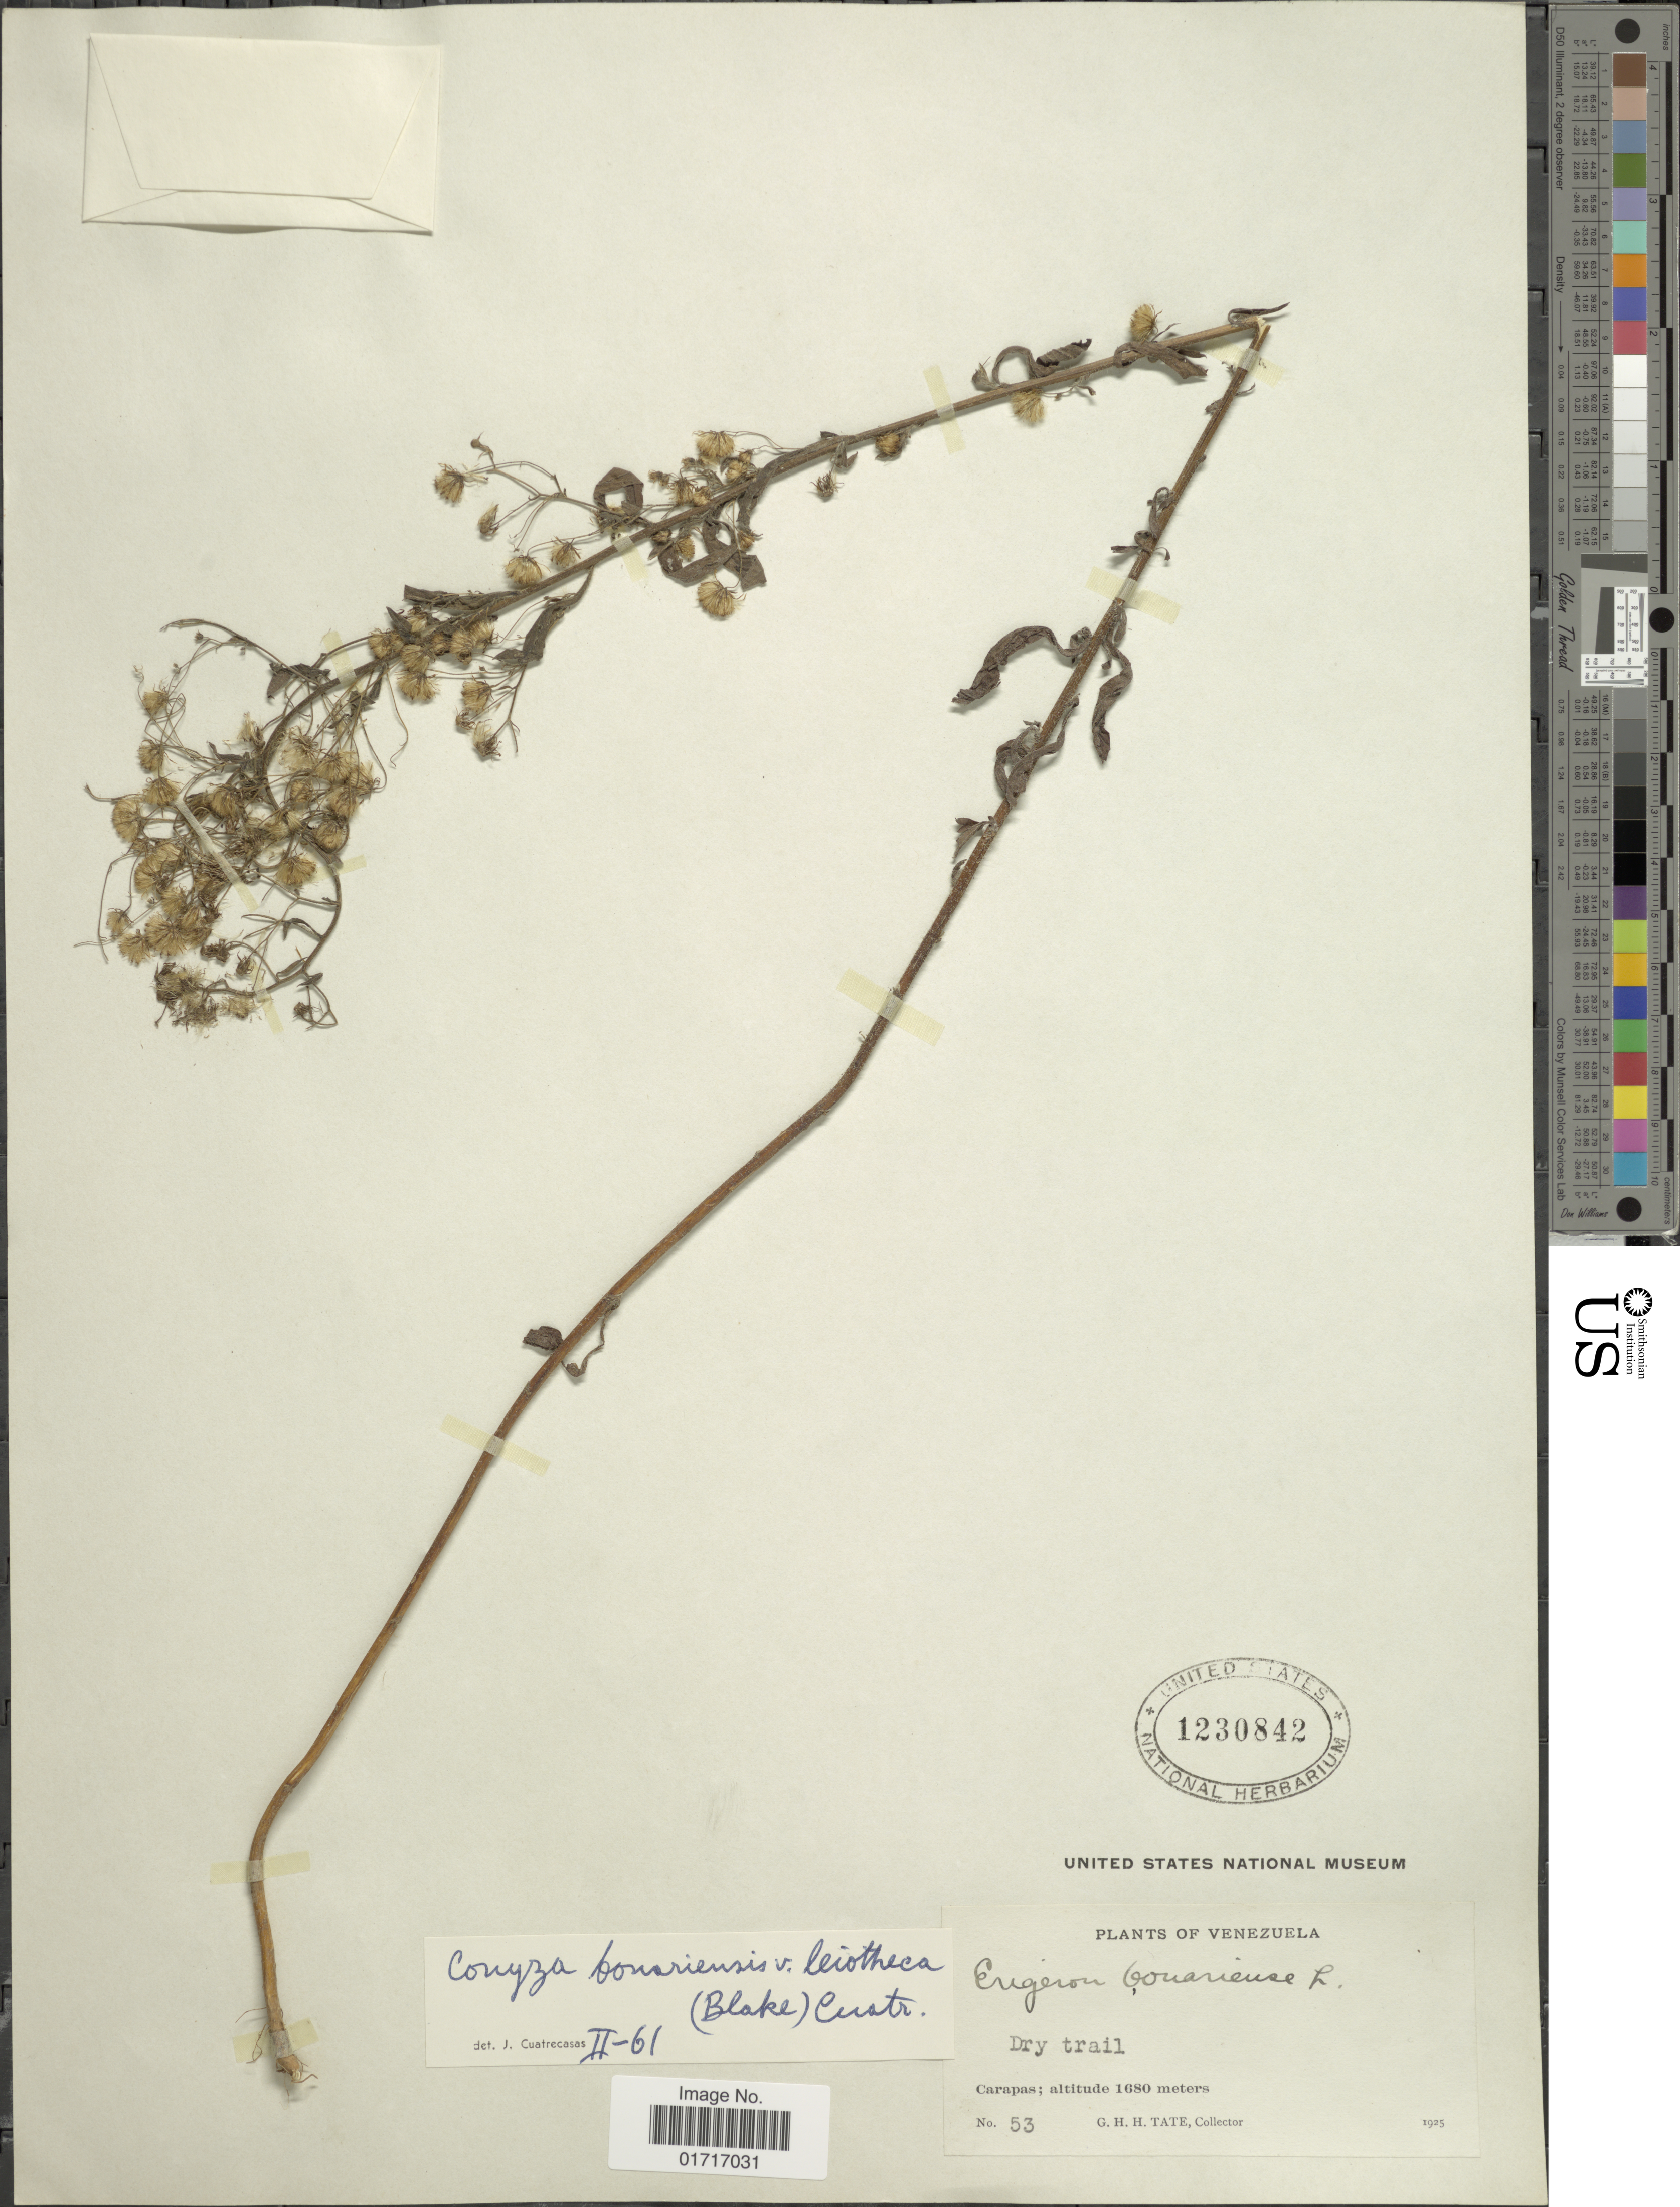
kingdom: Plantae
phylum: Tracheophyta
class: Magnoliopsida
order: Asterales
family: Asteraceae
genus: Conyza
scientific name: Conyza bonariensis var. leiotheca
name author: (S.F. Blake) Cuatrec.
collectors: G. H. H.Tate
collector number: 53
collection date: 1925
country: Venezuela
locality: Carapas.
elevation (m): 1680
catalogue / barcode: US 1230842